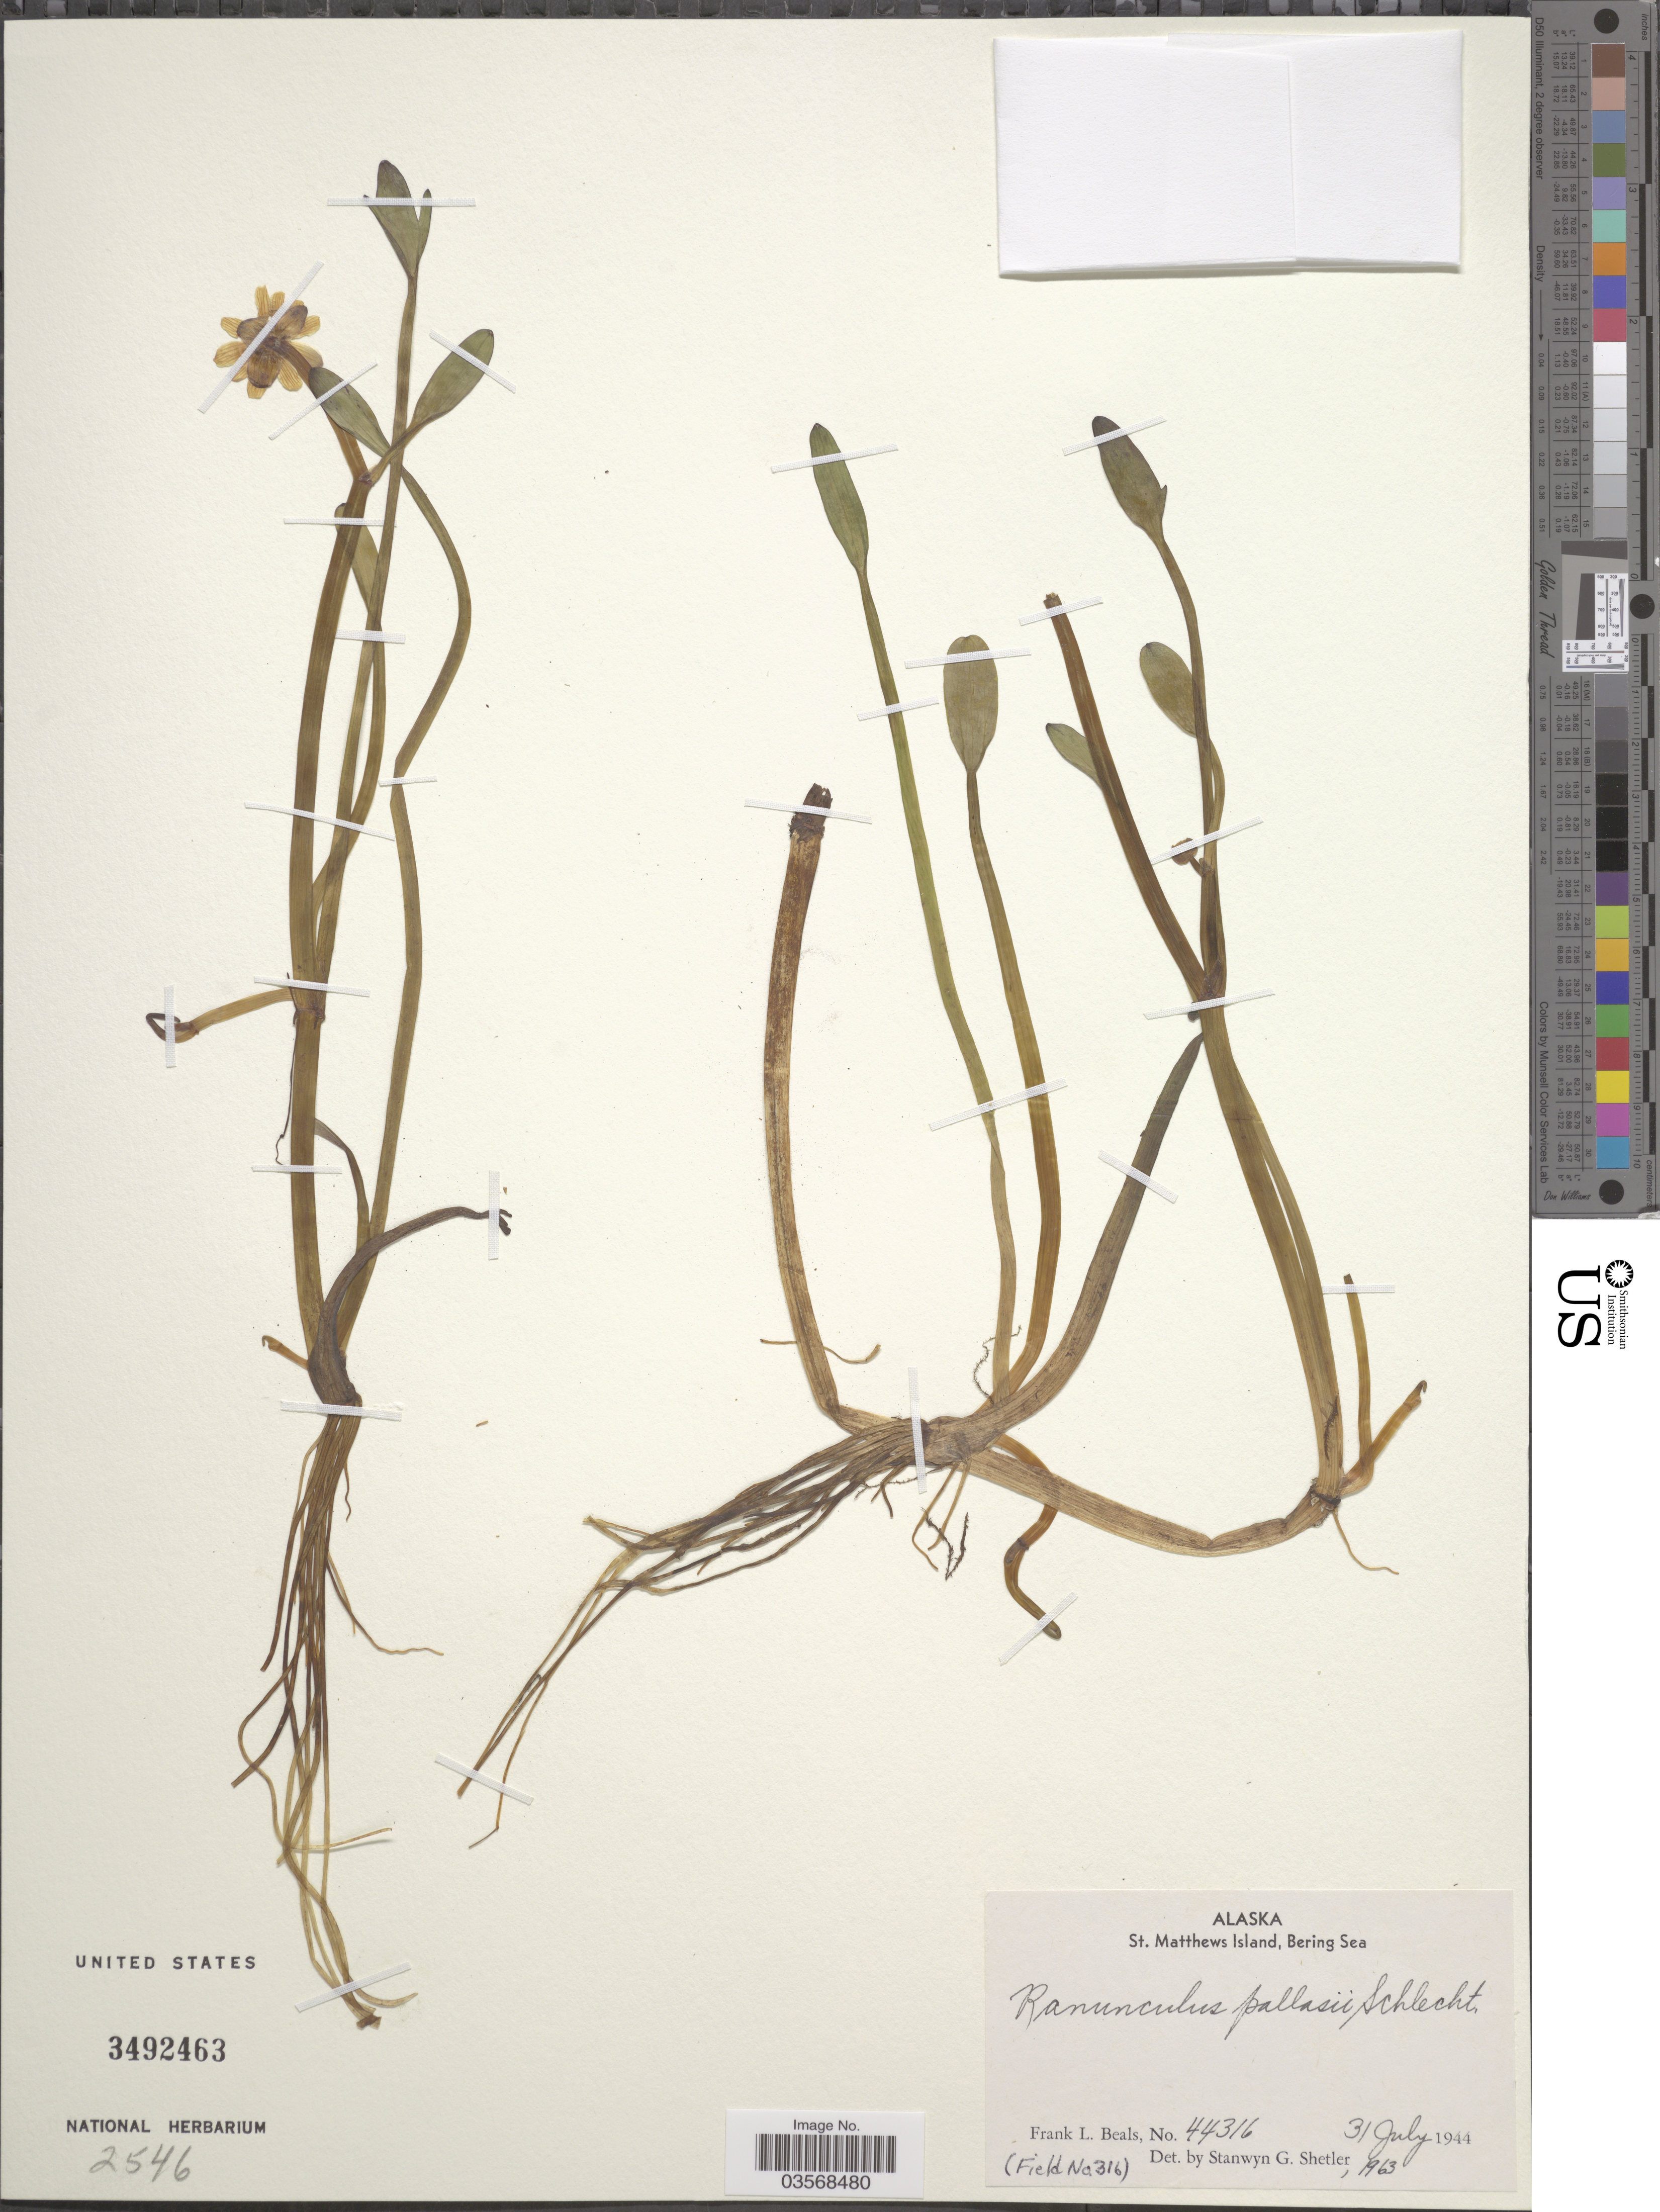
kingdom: Plantae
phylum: Tracheophyta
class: Magnoliopsida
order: Ranunculales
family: Ranunculaceae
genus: Ranunculus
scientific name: Ranunculus pallasii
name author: Schltdl.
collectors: F. Beals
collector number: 44316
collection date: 1944-07-31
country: United States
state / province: Alaska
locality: St. Matthews Island, Bering Sea.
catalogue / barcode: US 3492463